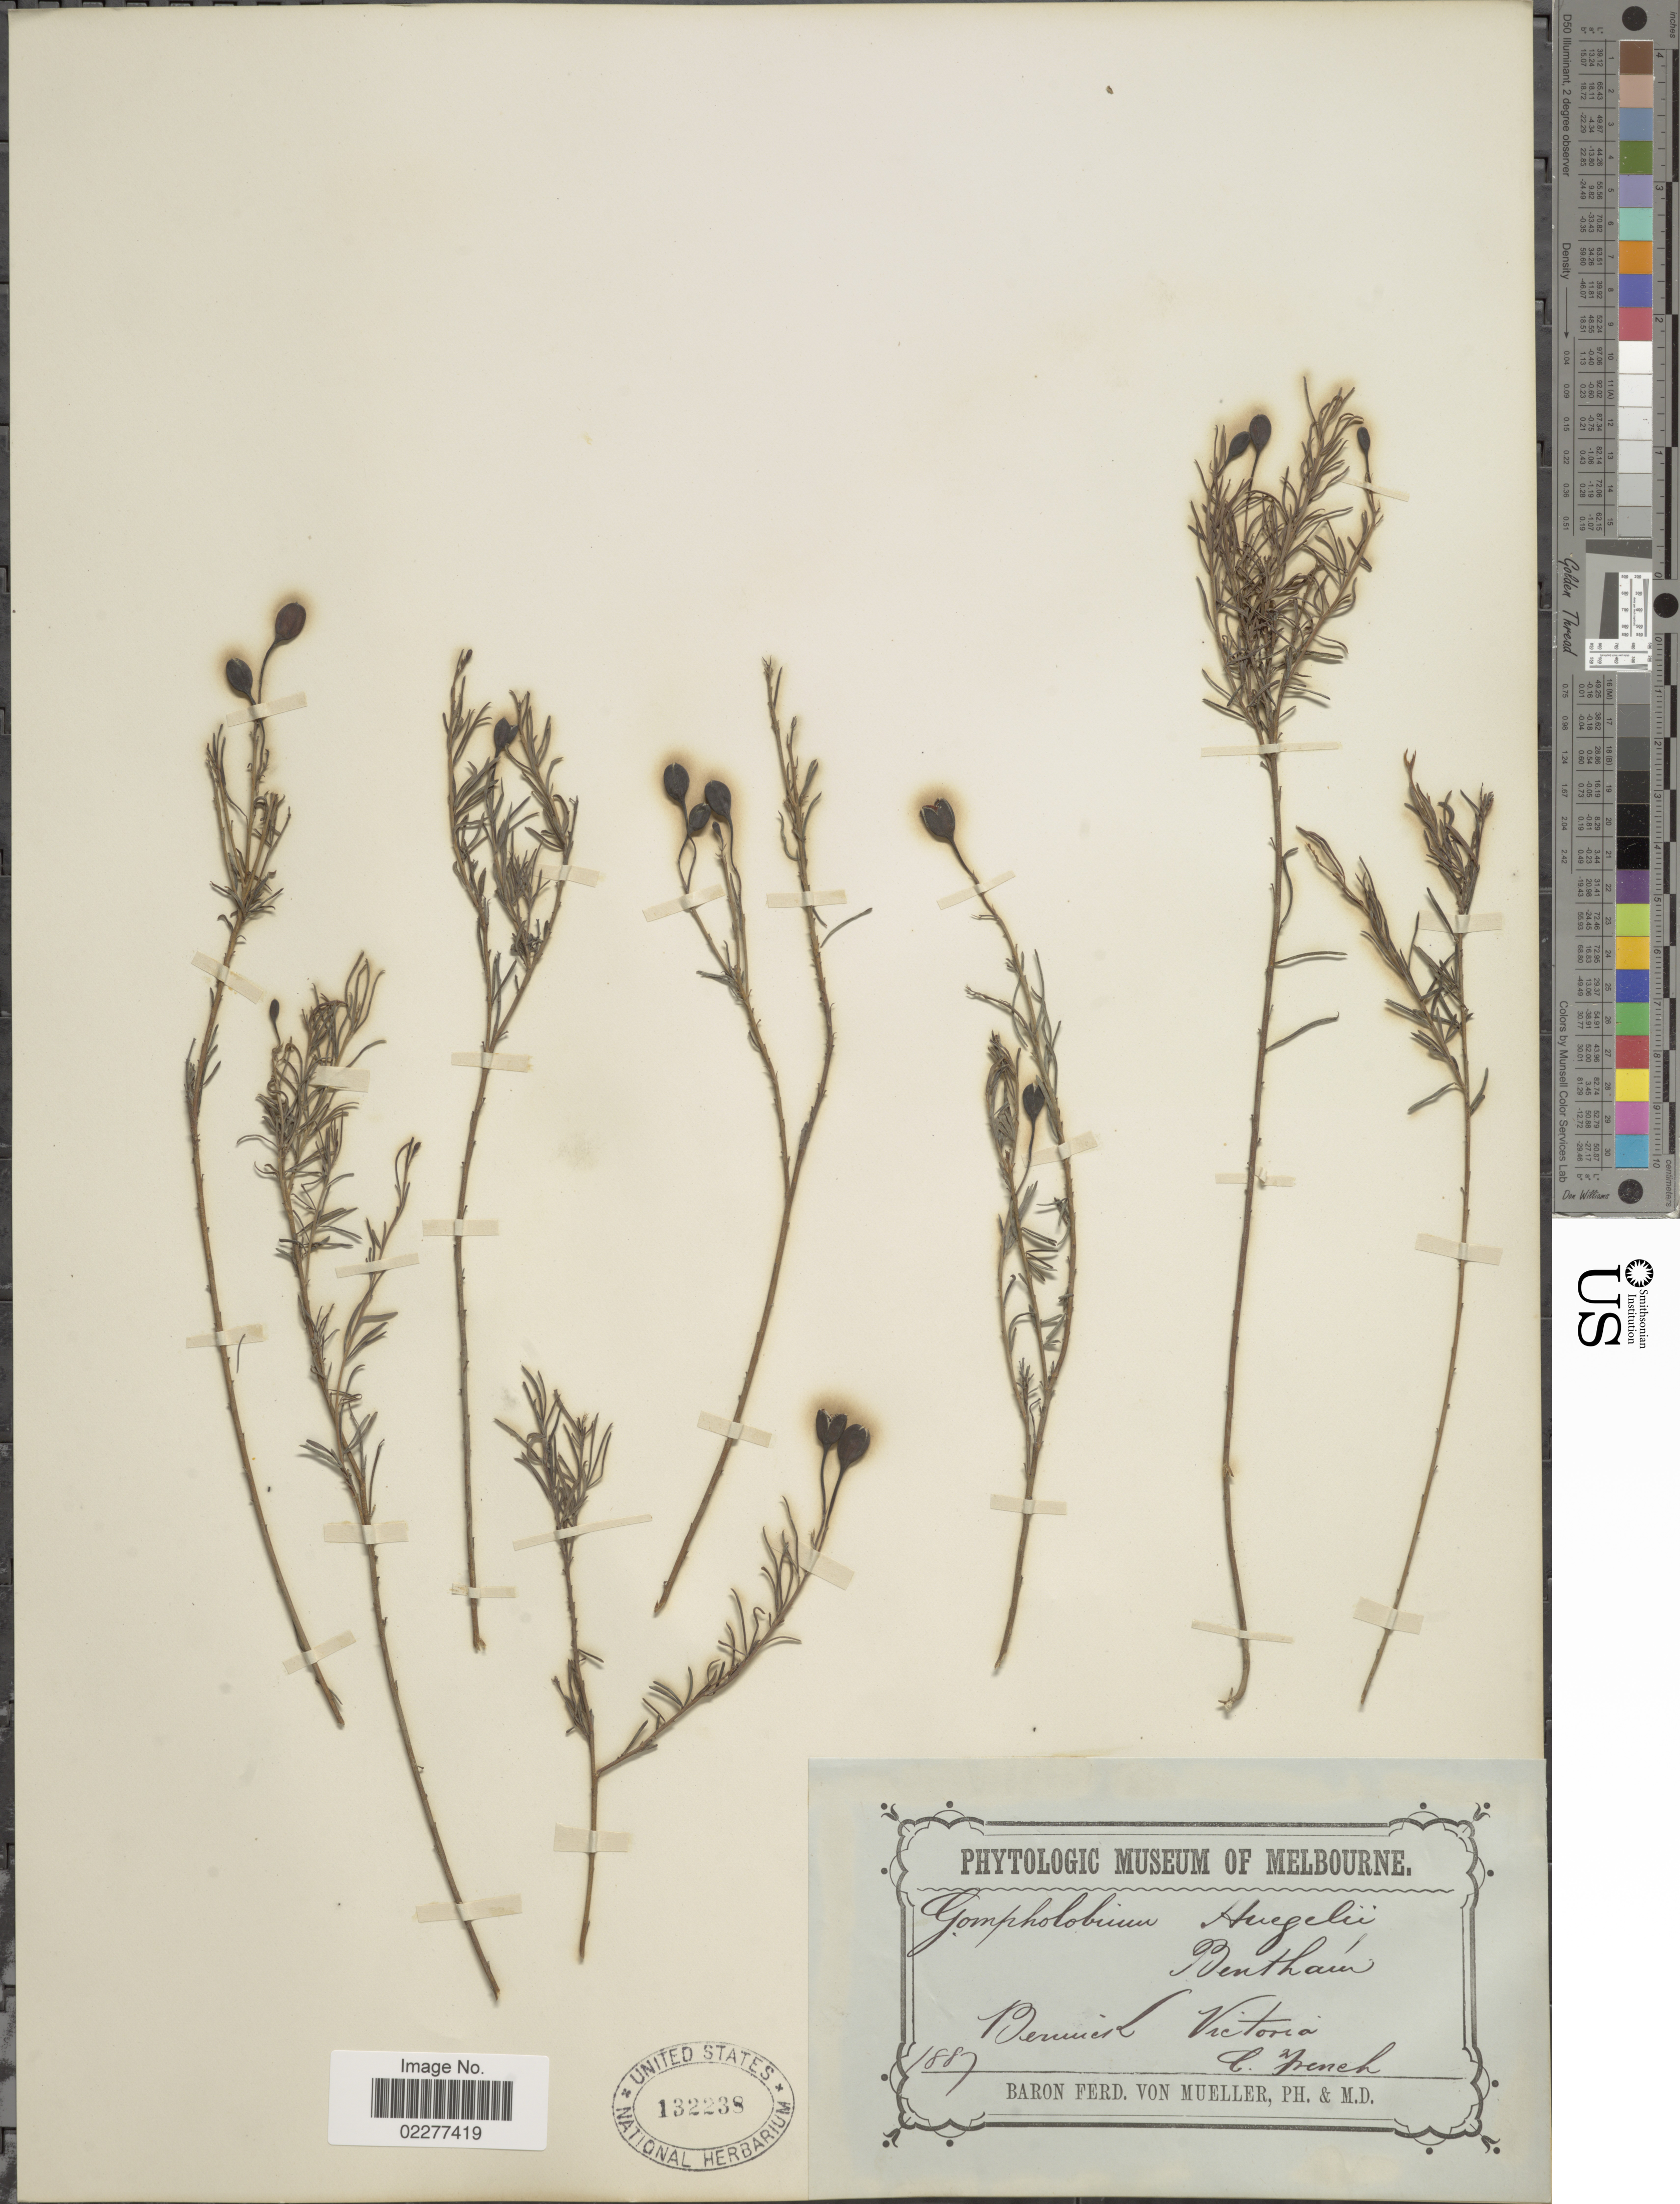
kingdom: Plantae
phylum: Tracheophyta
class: Magnoliopsida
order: Fabales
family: Fabaceae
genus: Gompholobium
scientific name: Gompholobium huegelii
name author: Benth.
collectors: C. French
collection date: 1887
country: Australia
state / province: Victoria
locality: Berwick Victoria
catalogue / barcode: US 132238